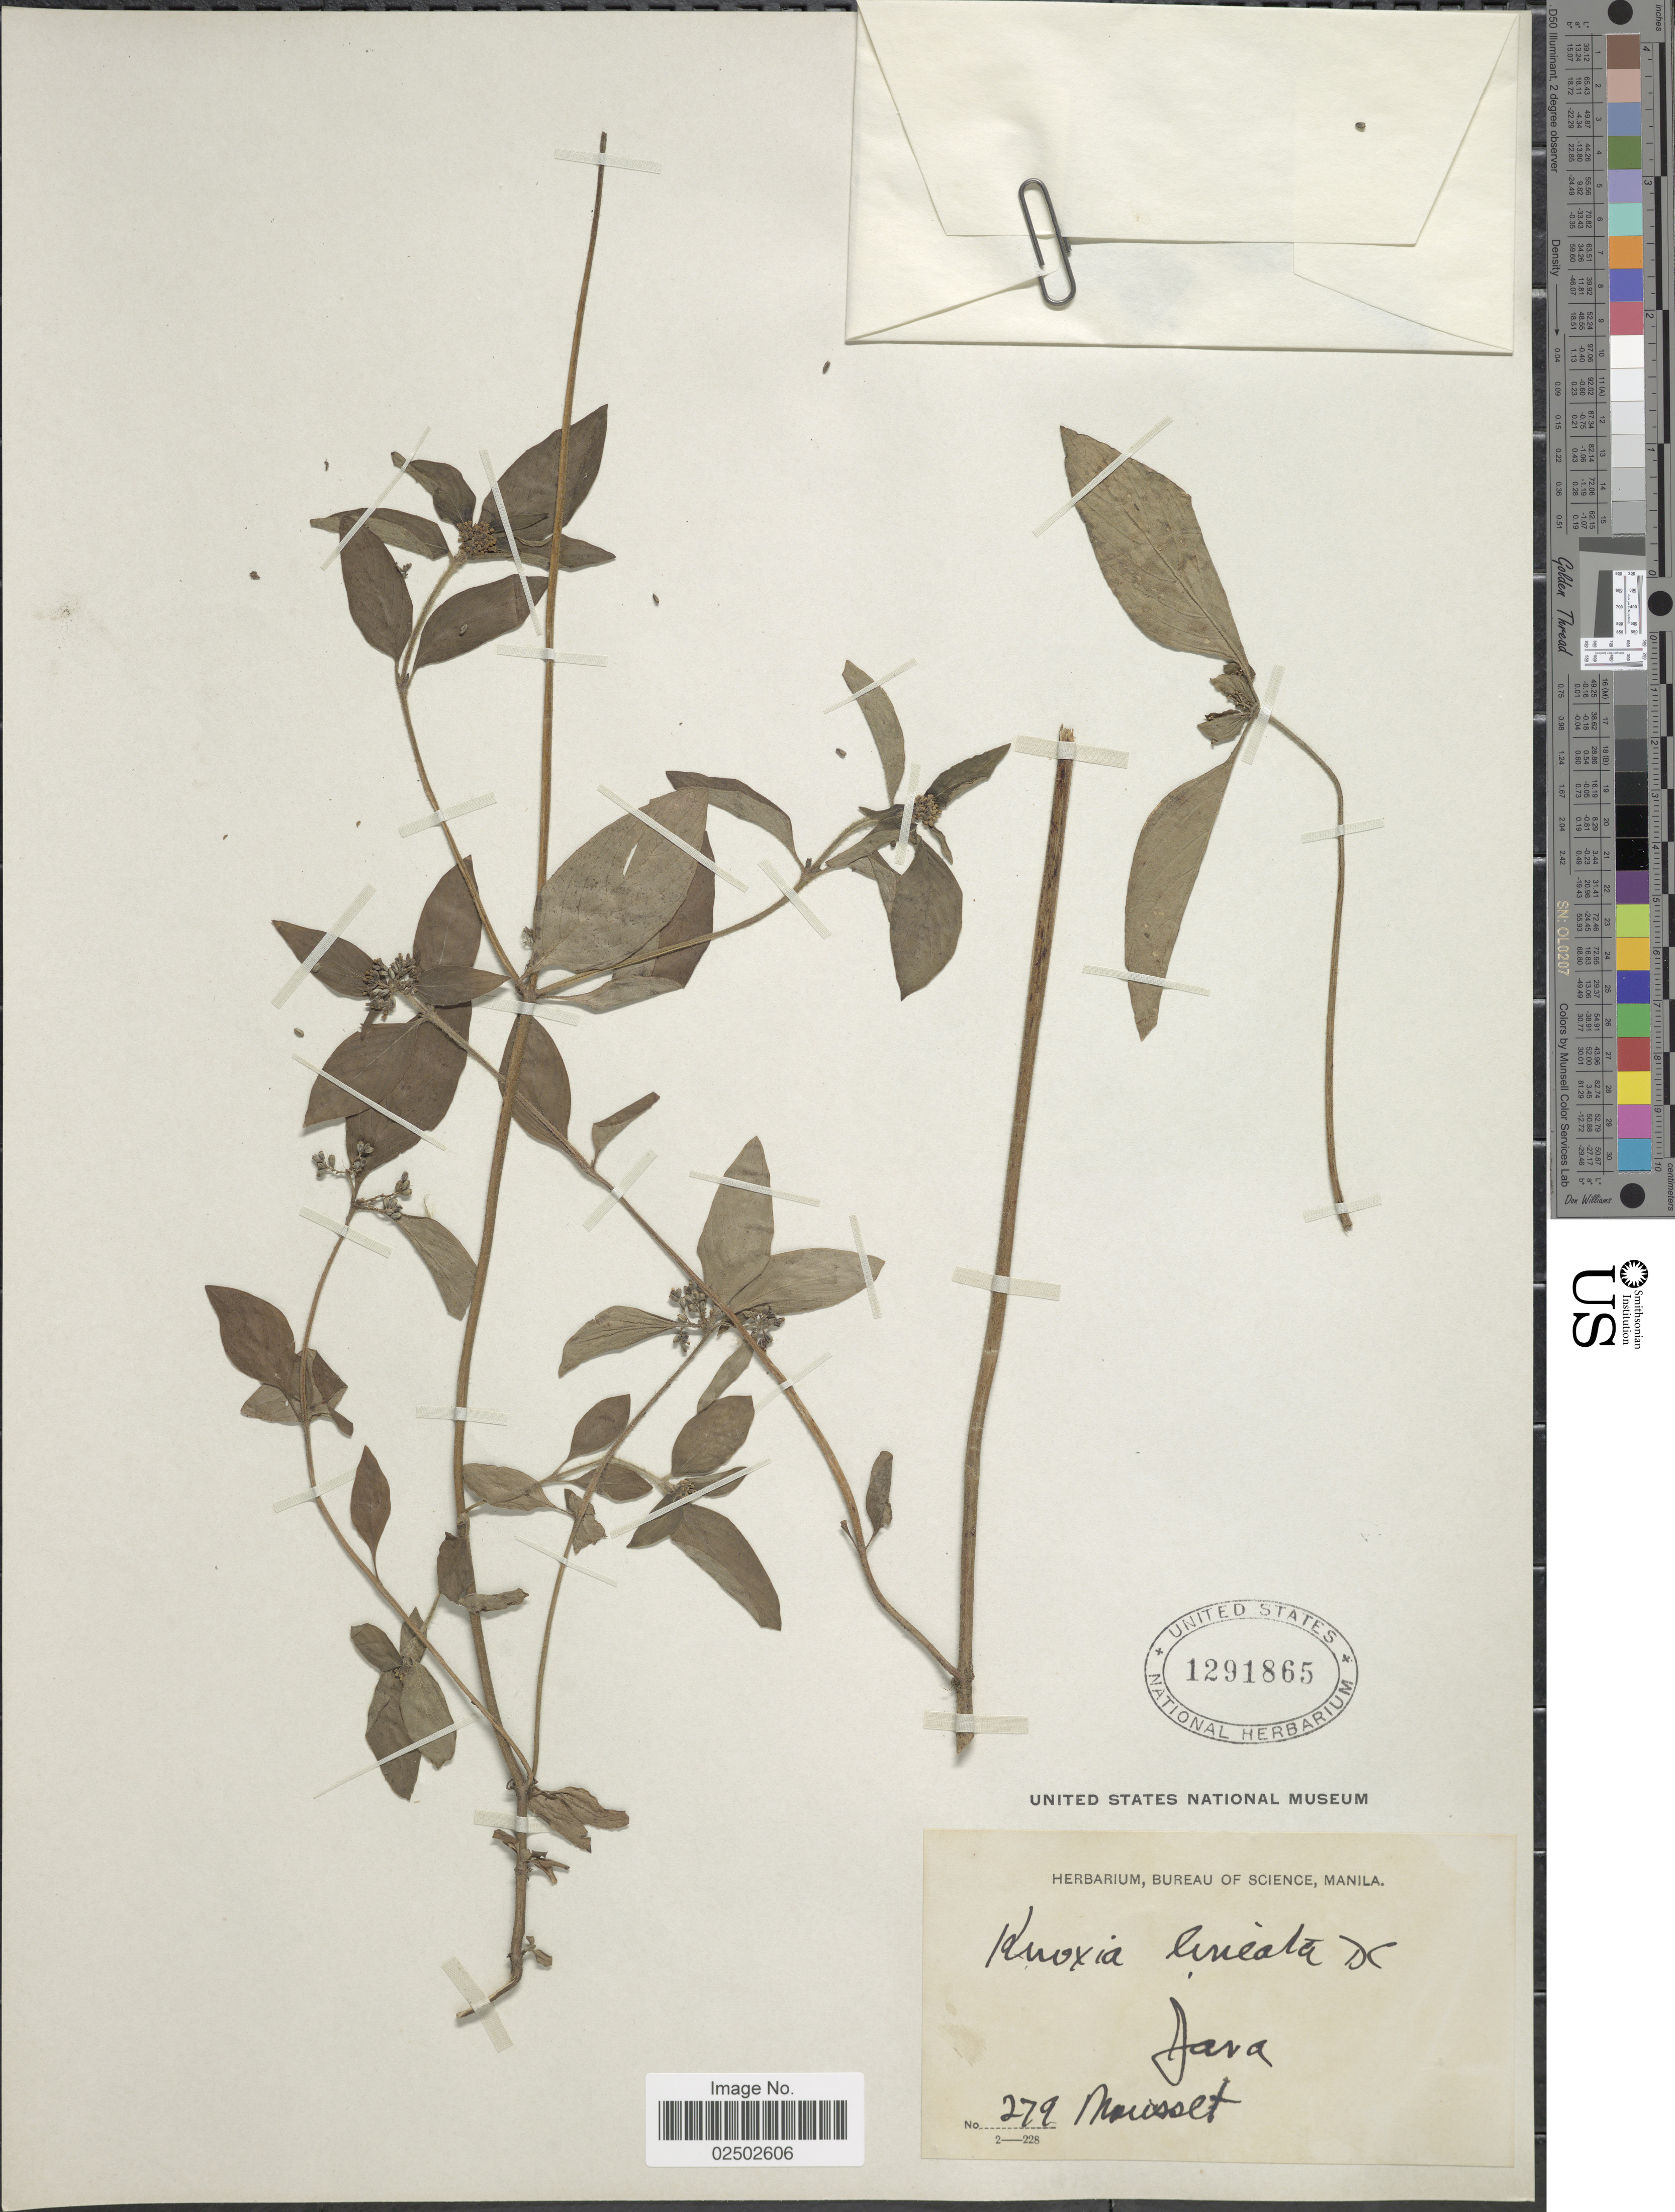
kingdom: Plantae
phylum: Tracheophyta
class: Magnoliopsida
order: Gentianales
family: Rubiaceae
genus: Knoxia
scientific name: Knoxia lineata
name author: (Blume) DC.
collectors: Mousset, --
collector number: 279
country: Indonesia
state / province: Java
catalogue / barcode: US 1291865